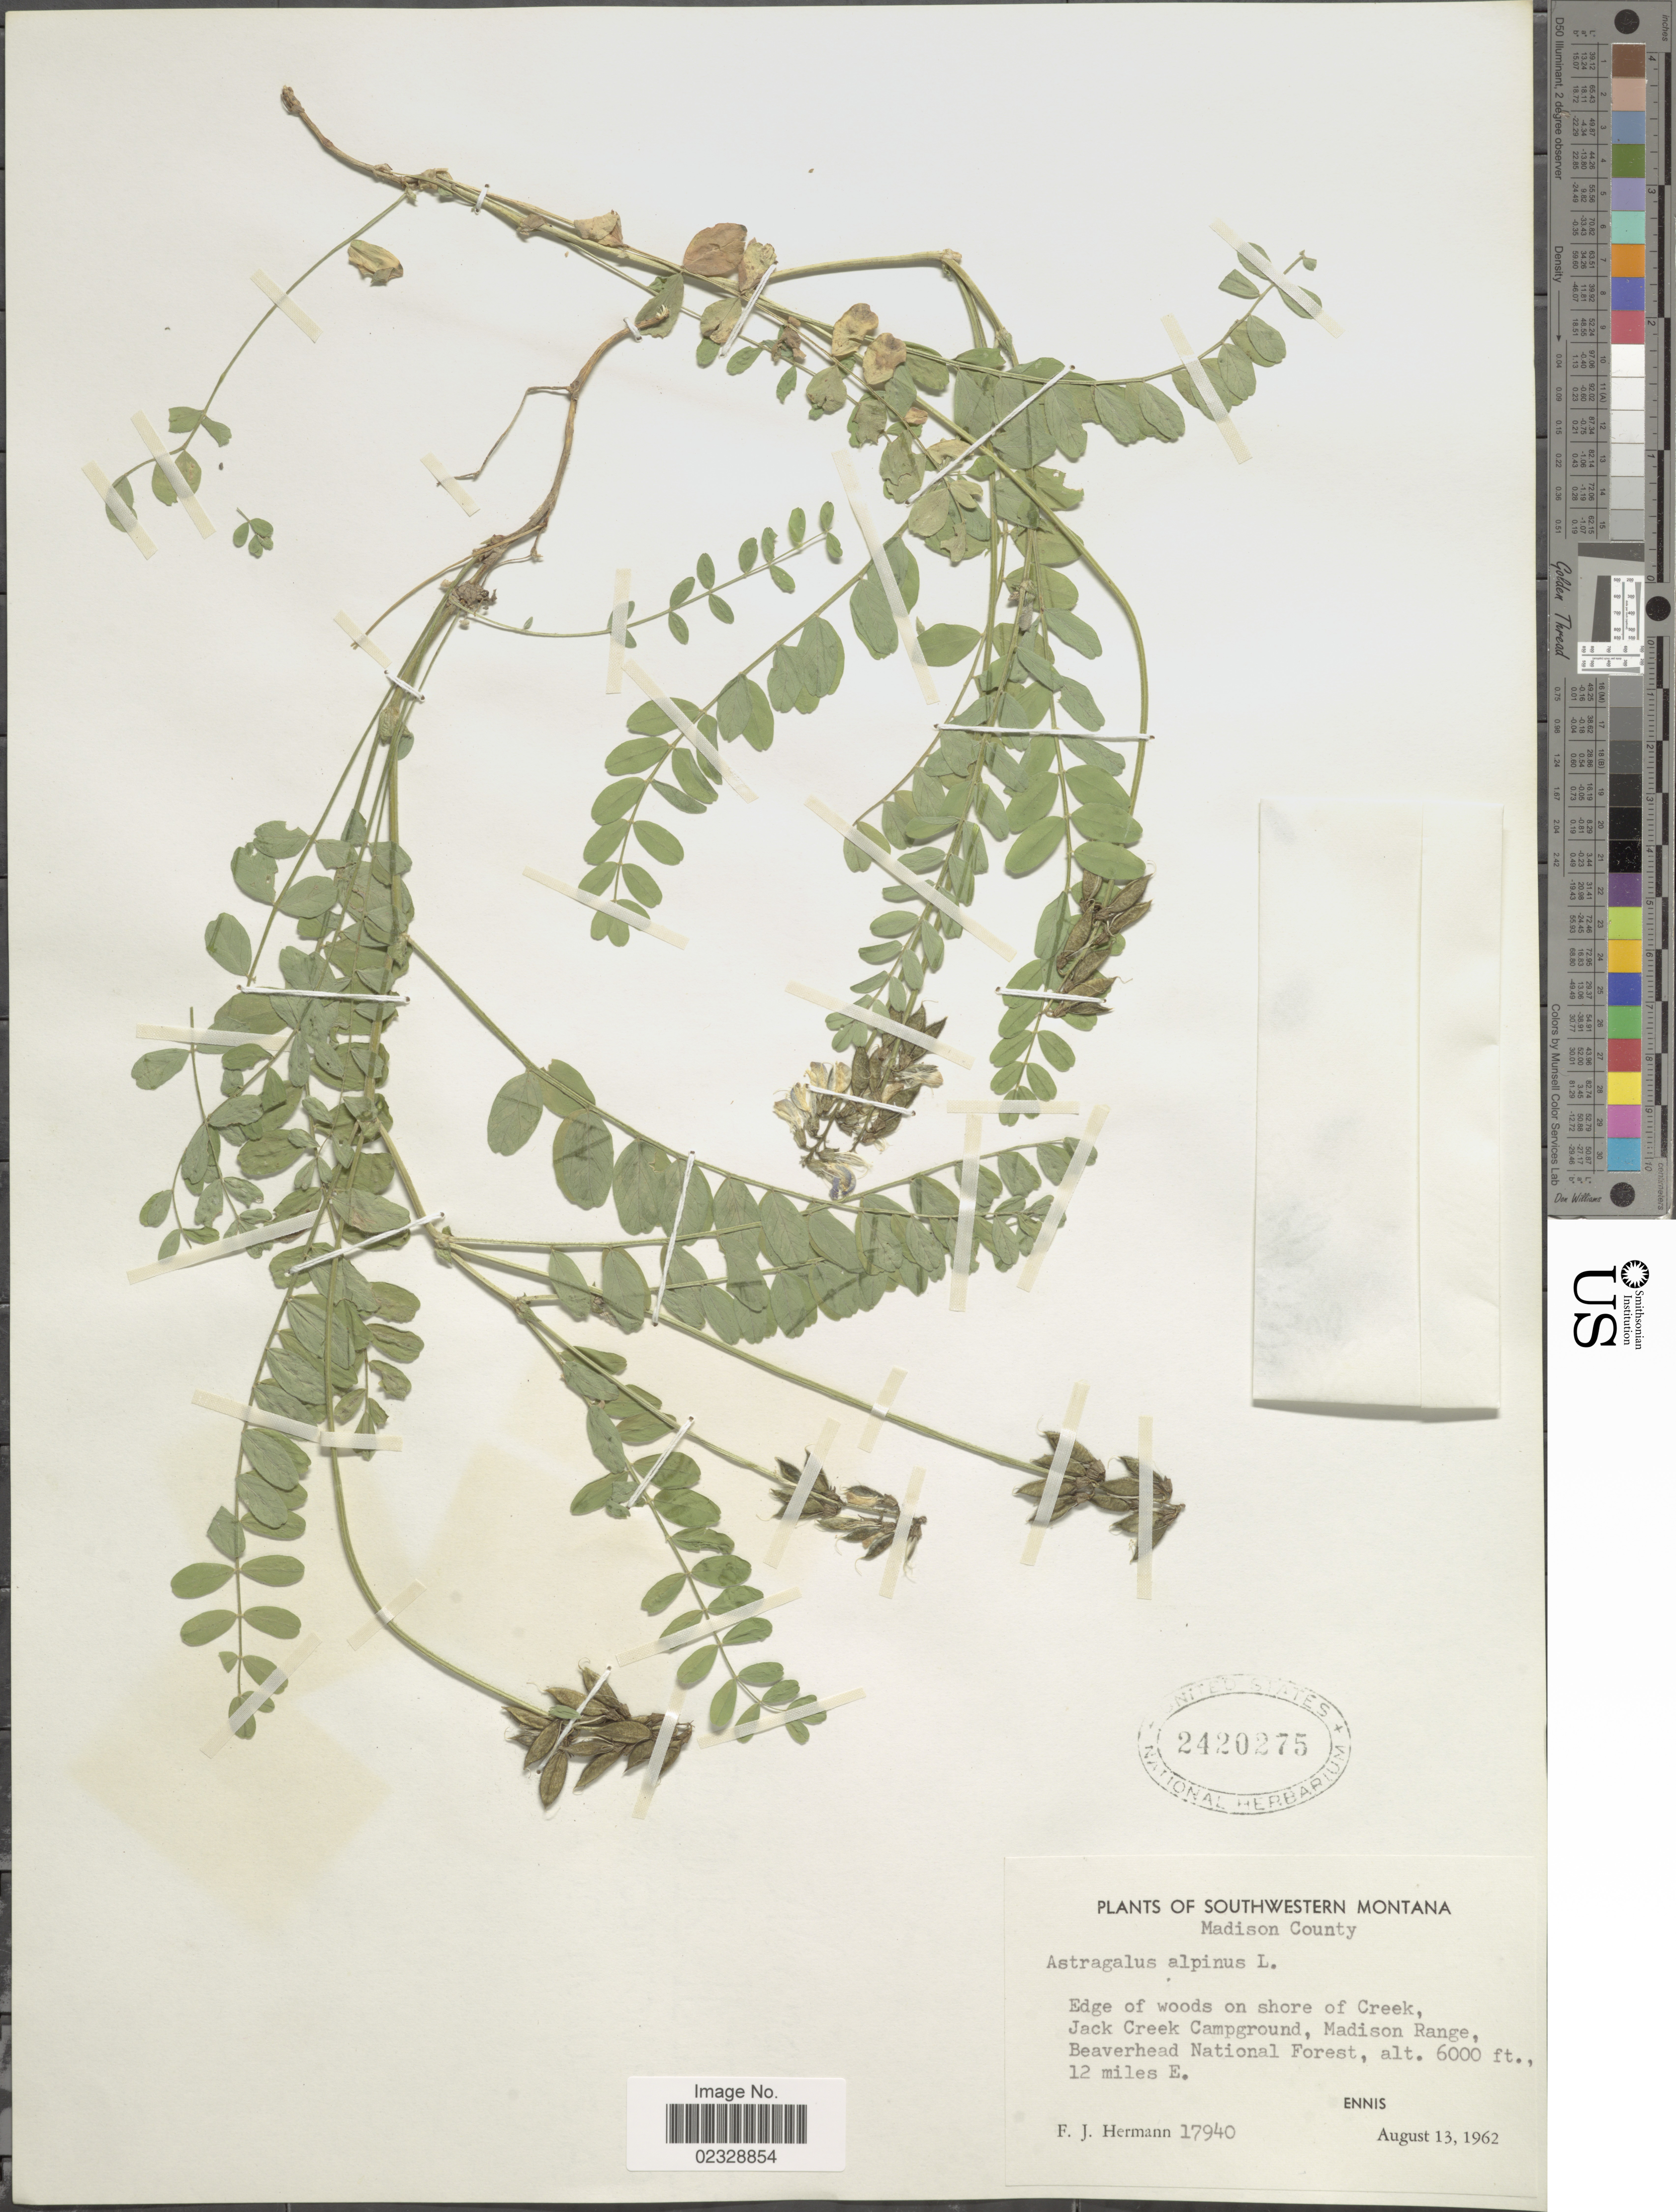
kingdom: Plantae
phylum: Tracheophyta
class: Magnoliopsida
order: Fabales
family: Fabaceae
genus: Astragalus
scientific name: Astragalus alpinus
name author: L.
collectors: F. J. Hermann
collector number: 17940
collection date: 1962-08-13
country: United States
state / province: Montana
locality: Southwestern Montana, Edge of woods on shore of Creek, Jack Creek Campground, Madison Range, beaverhead National Forest, 12 miles E. Ennis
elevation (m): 1829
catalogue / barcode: US 2420275